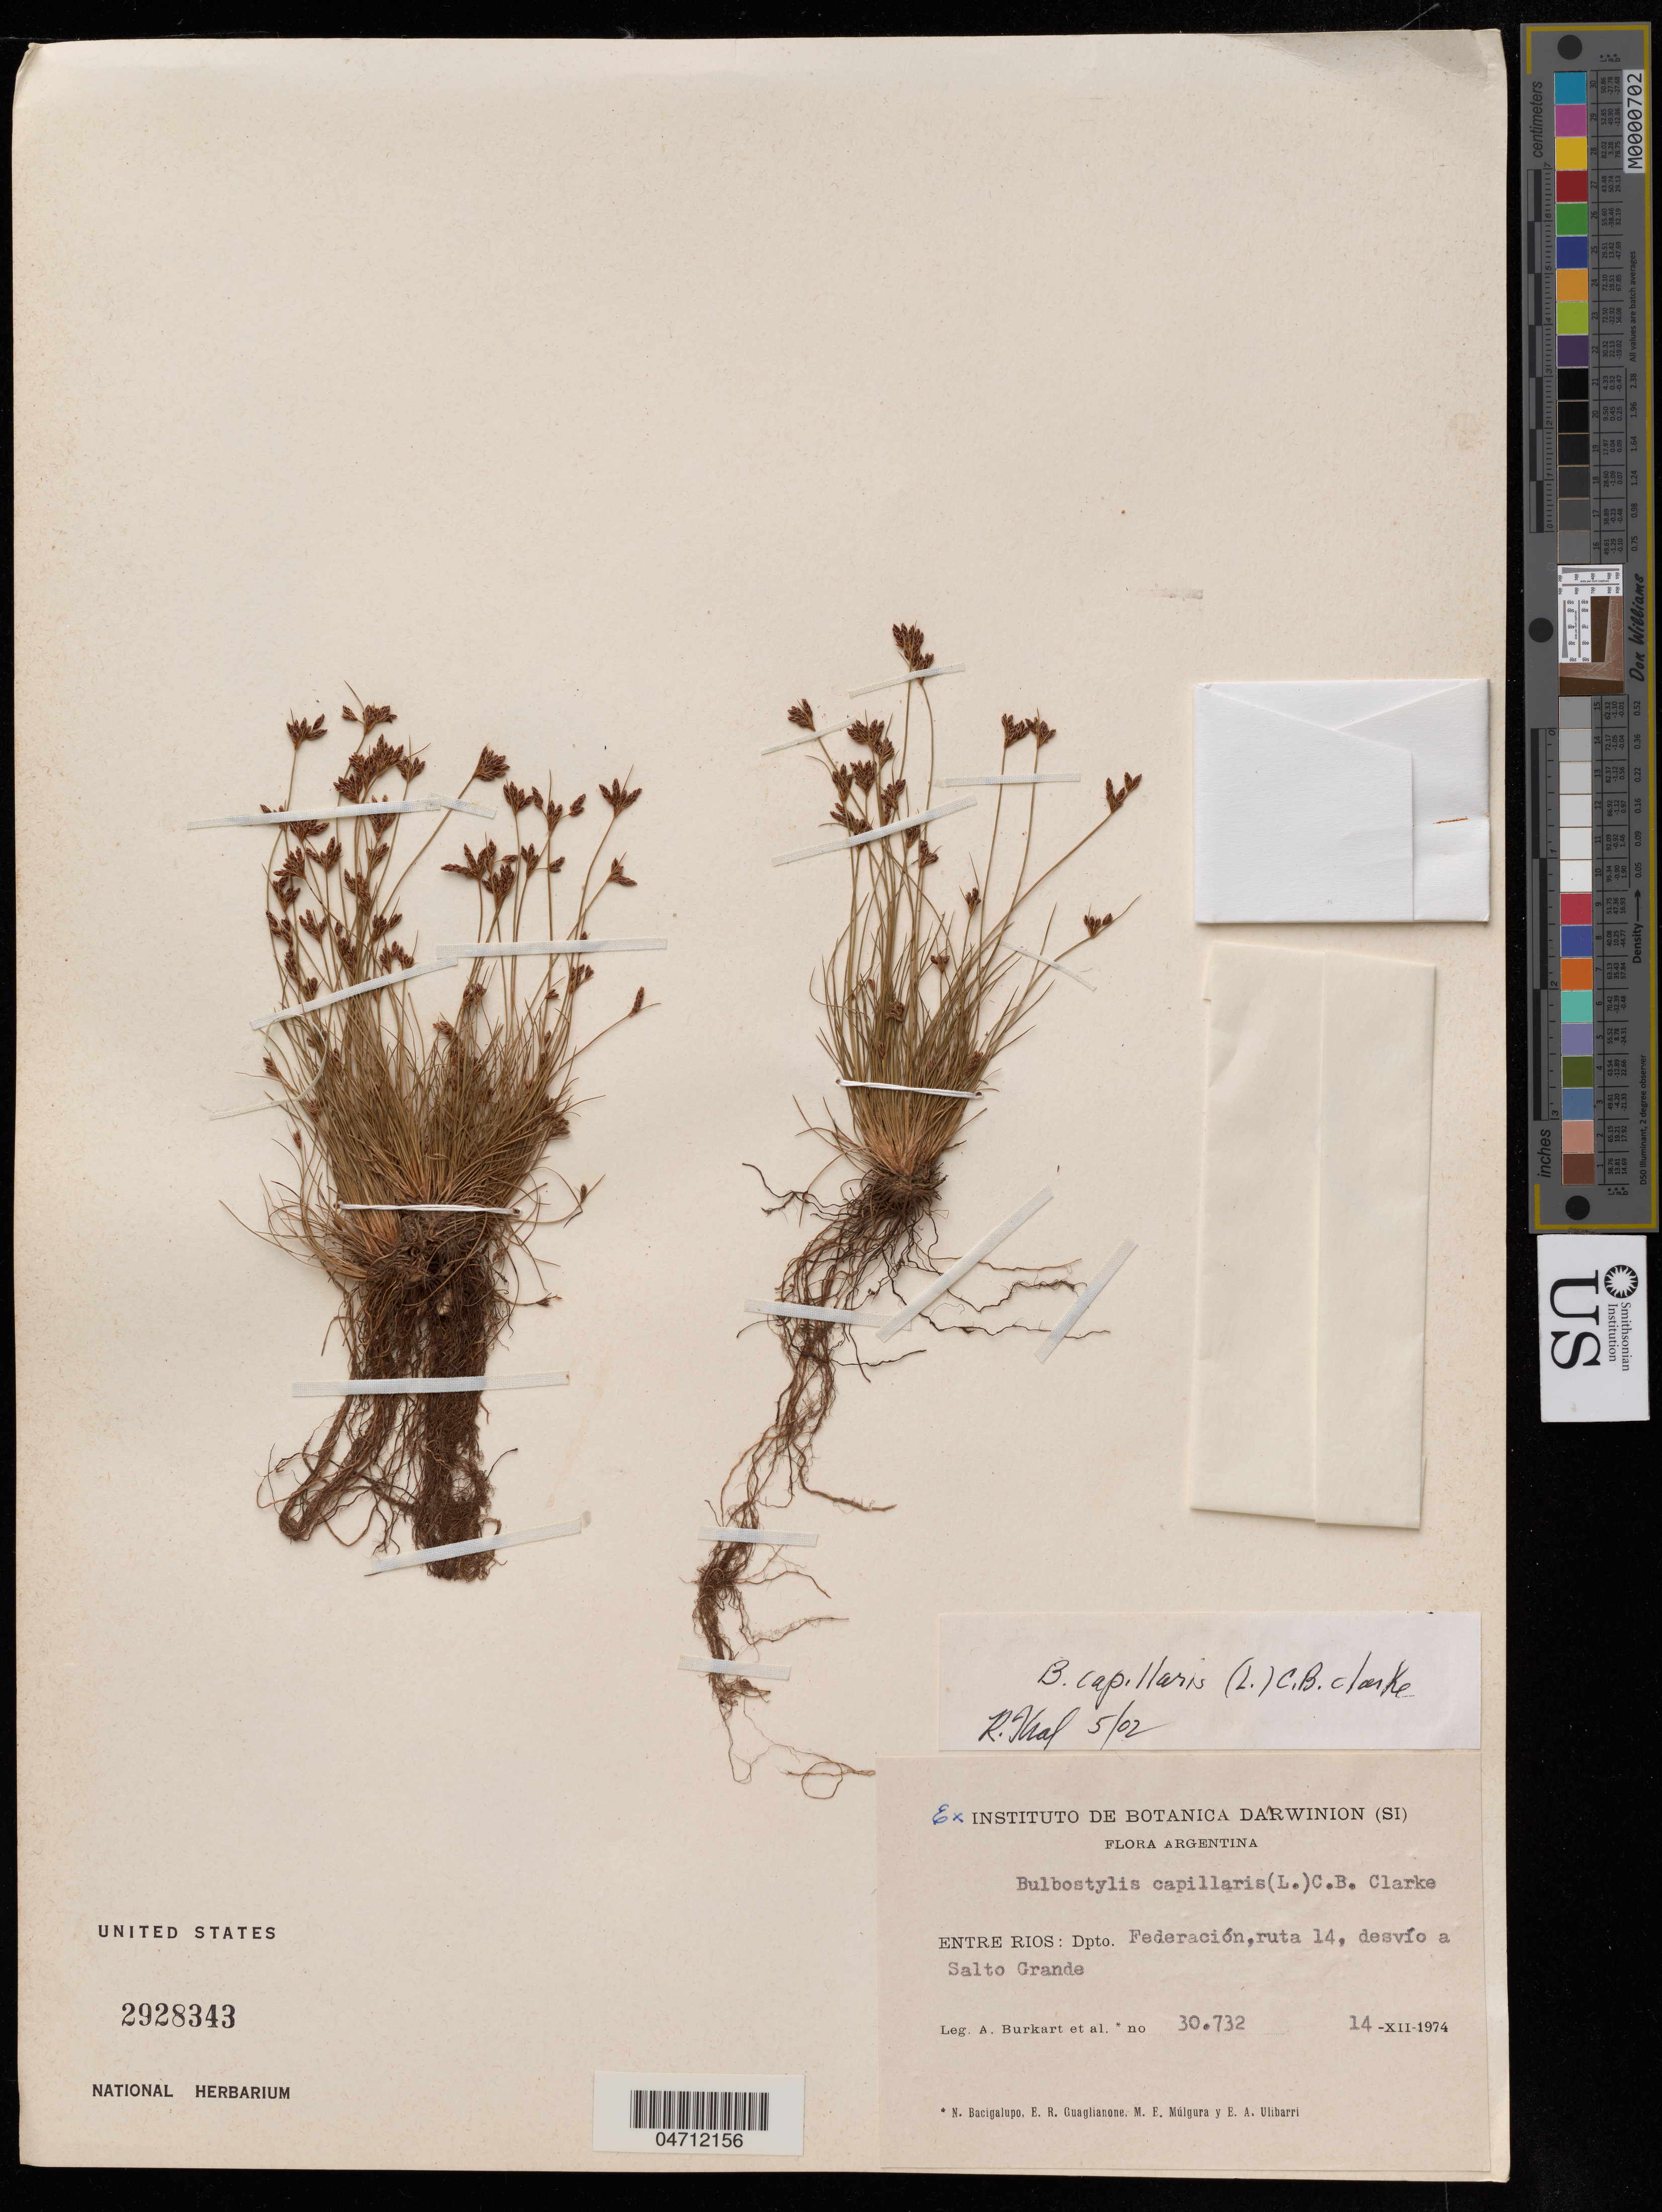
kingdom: Plantae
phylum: Tracheophyta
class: Liliopsida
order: Poales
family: Cyperaceae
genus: Bulbostylis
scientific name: Bulbostylis capillaris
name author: (L.) Kunth ex C.B. Clarke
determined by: Kral, Robert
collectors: A. E. Burkart, N. M. Bacigalupo, E. R. Guaglianone, M. Mulgura & E. Ulibarri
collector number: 30732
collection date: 1974-12-14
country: Argentina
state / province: Entre Rios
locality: Dpto. Federación, ruta 14, desvío a Salto Grande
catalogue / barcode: US 2928343